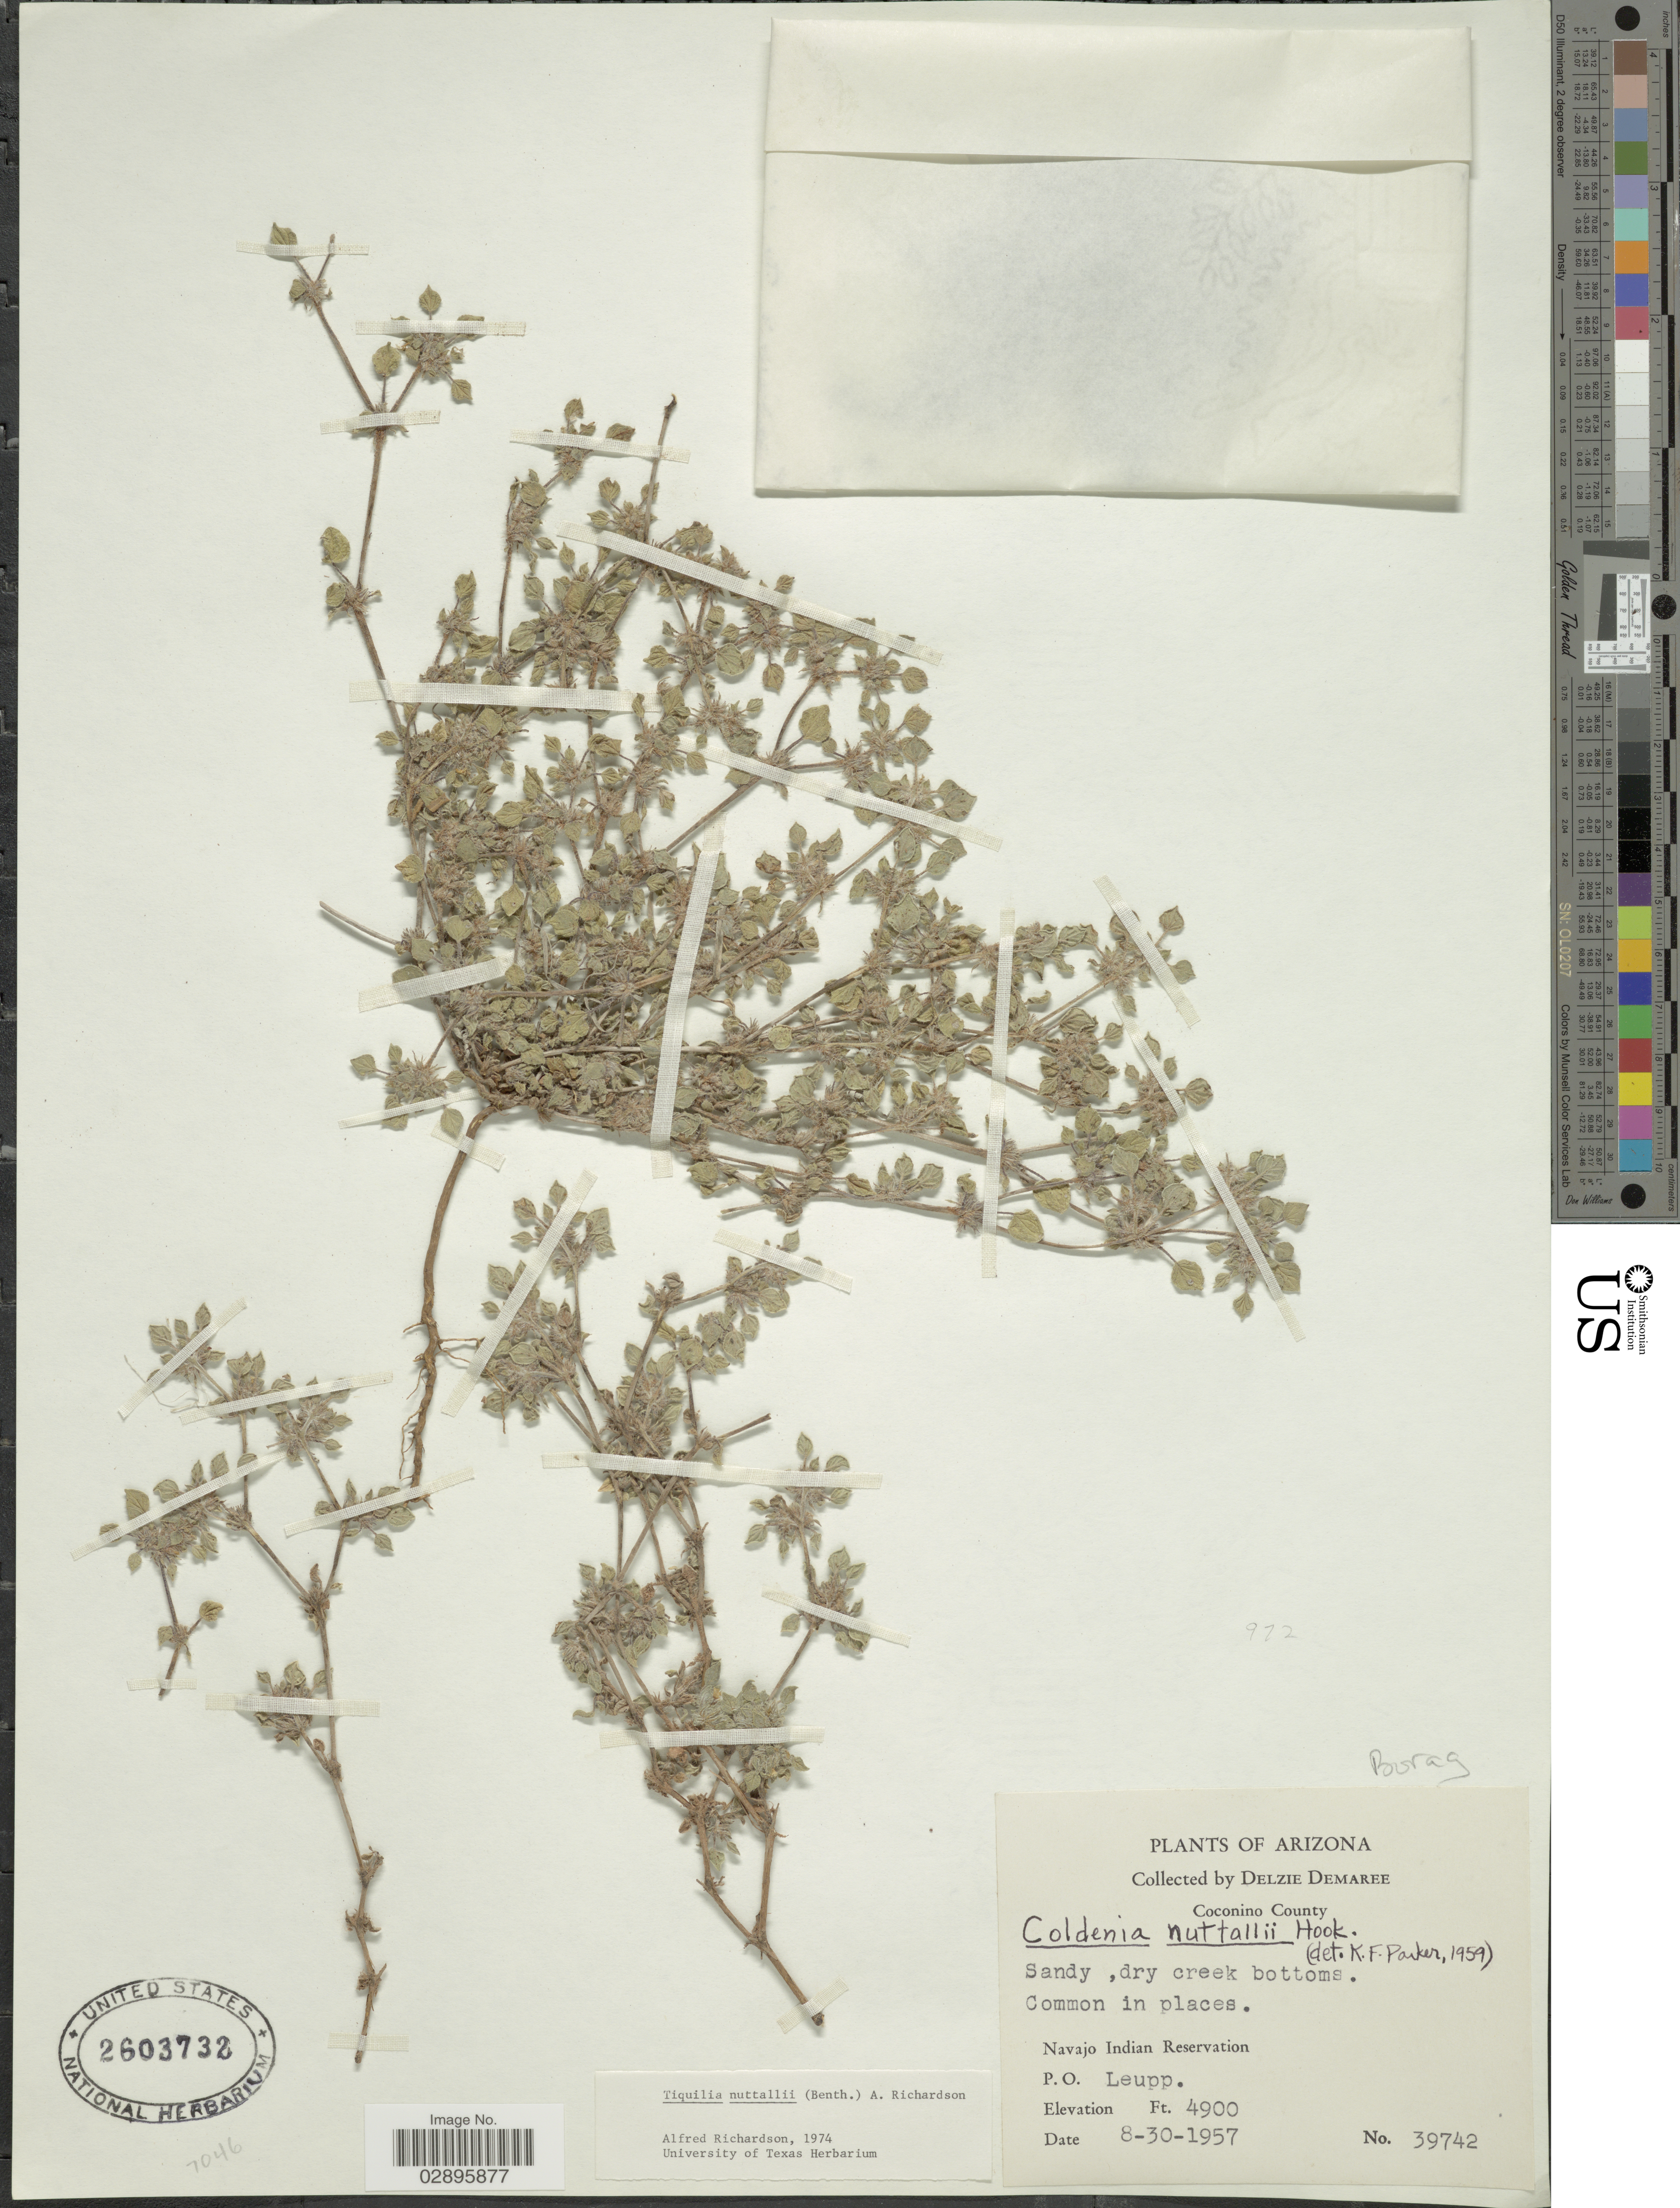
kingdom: Plantae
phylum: Tracheophyta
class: Magnoliopsida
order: Boraginales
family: Ehretiaceae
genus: Tiquilia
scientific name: Tiquilia nuttallii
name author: (Hook.) A.T. Richardson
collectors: D. Damaree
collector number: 39742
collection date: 1957-08-30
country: United States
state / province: Arizona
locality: Coconino County. Navajo Indian Reservation. P. O. Leupp.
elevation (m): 1494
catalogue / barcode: US 2603732